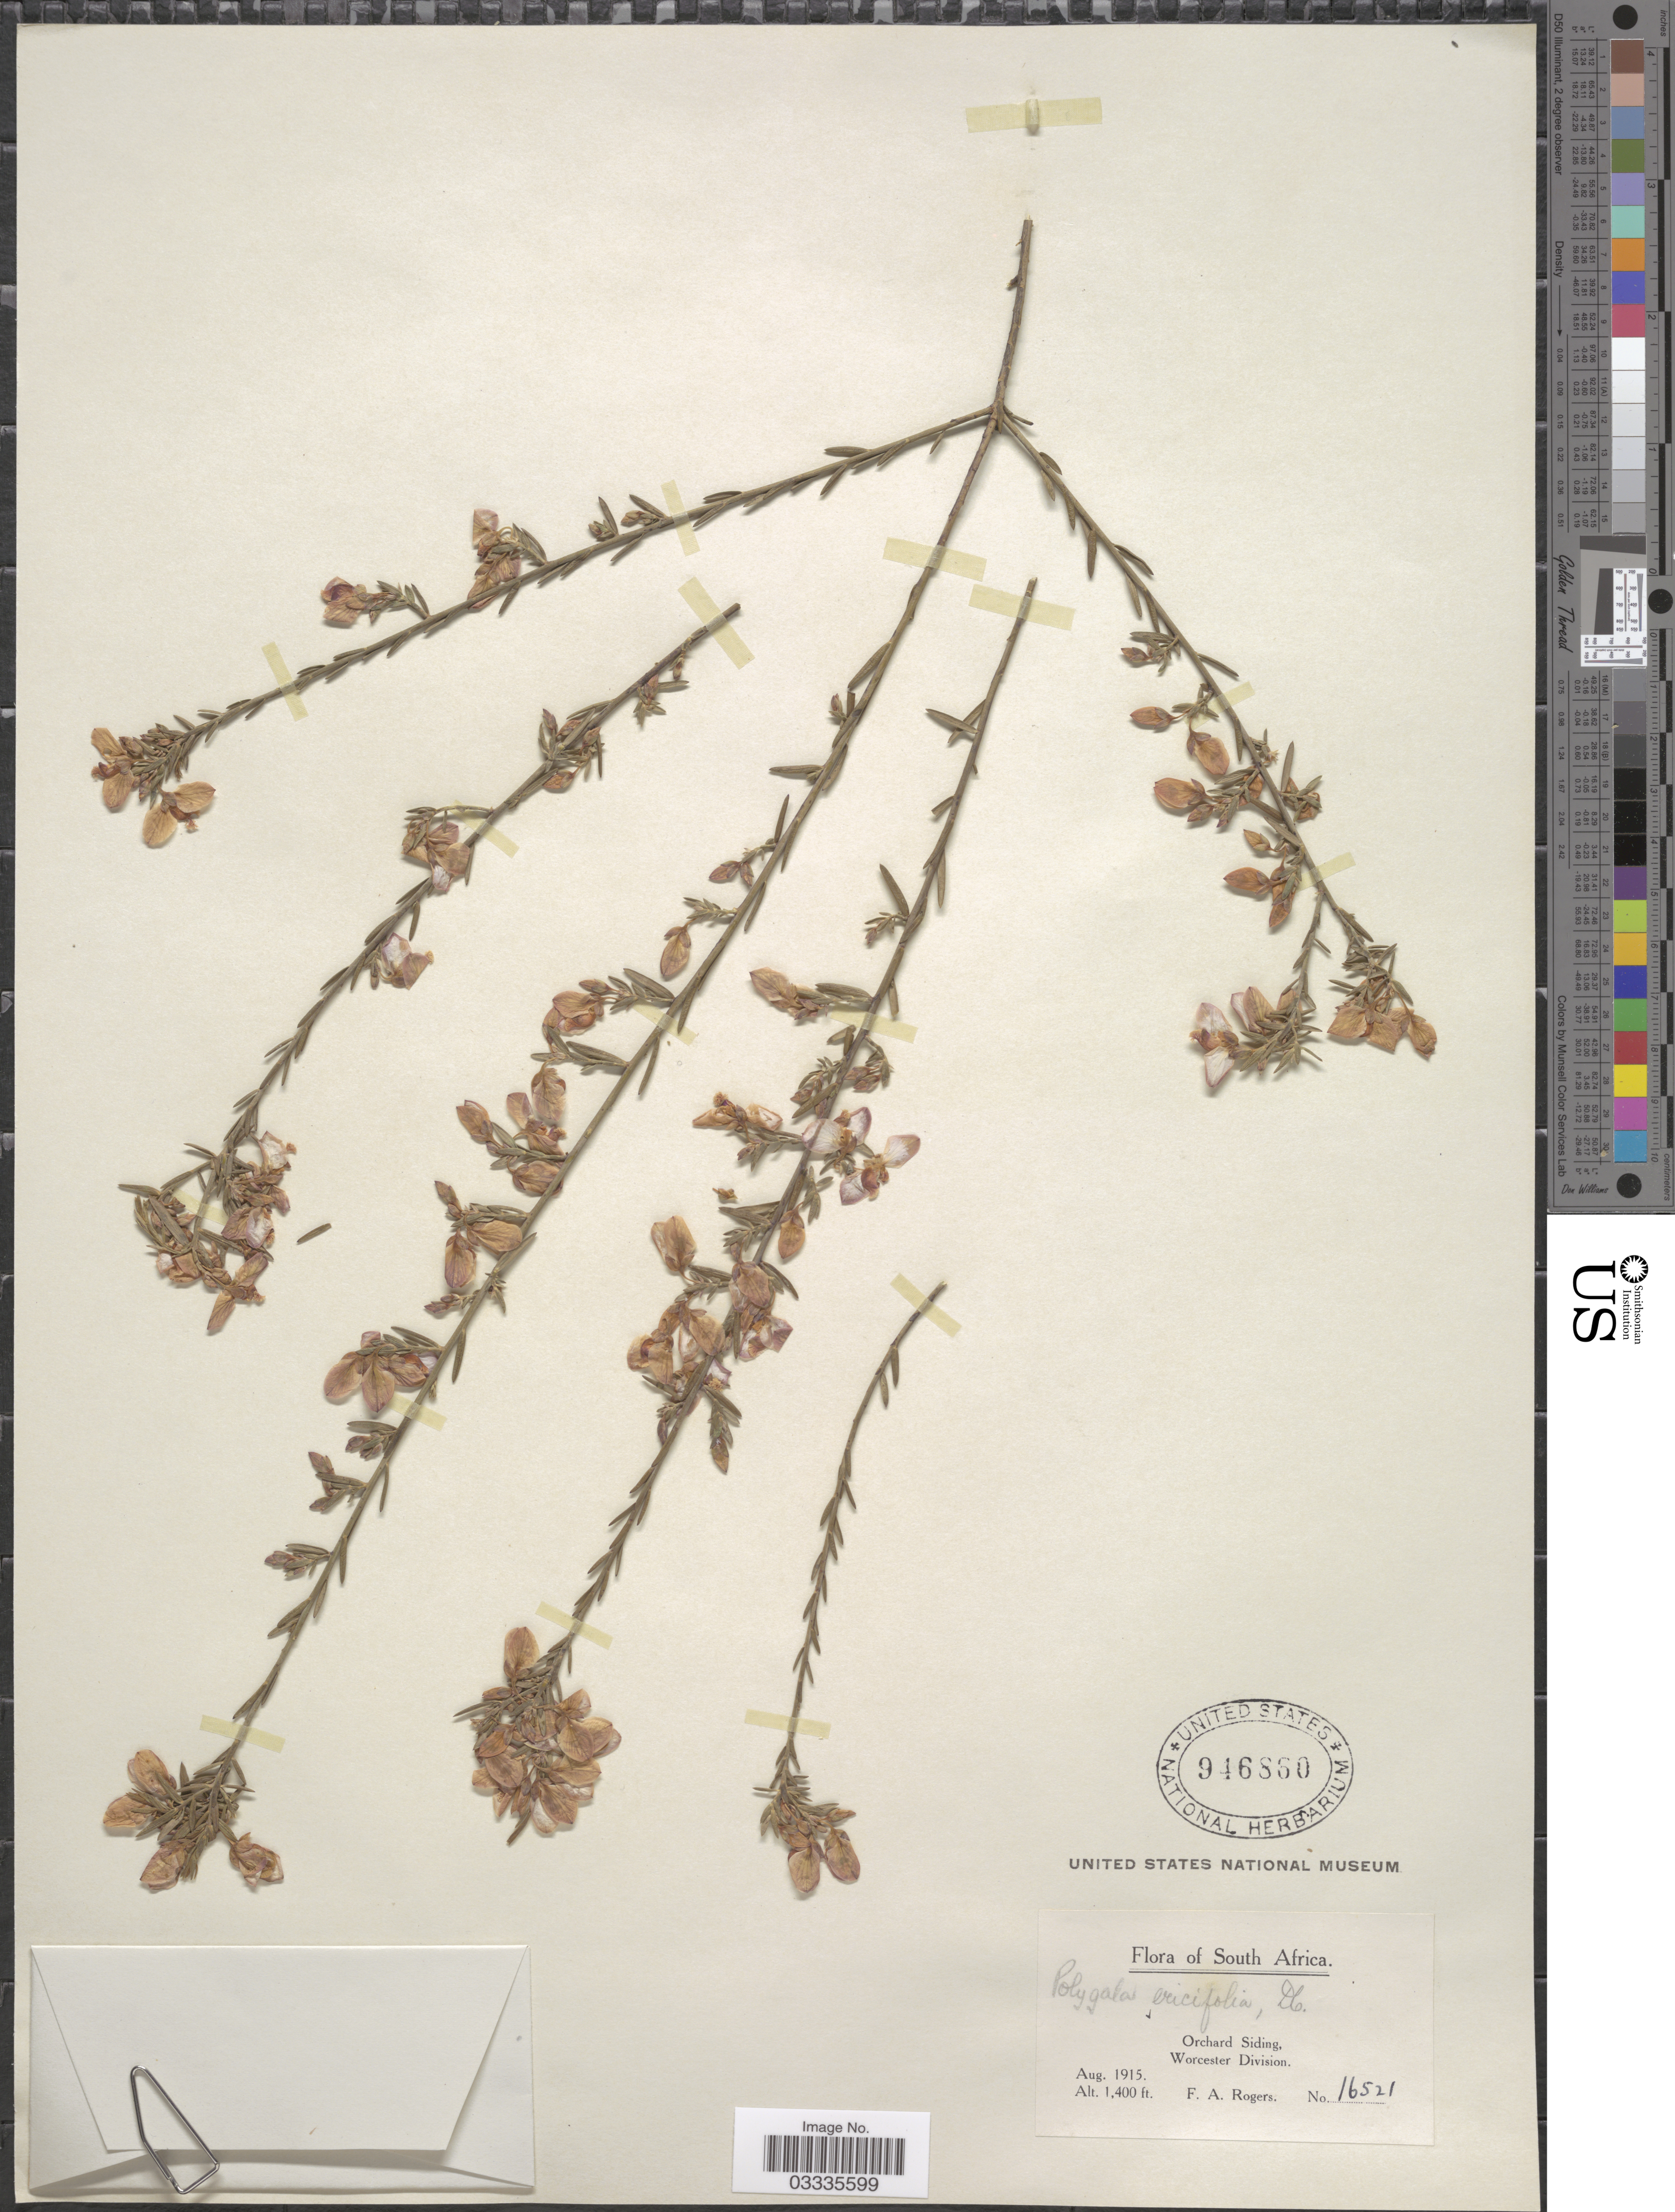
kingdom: Plantae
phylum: Tracheophyta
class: Magnoliopsida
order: Fabales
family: Polygalaceae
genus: Polygala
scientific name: Polygala ericifolia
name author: DC.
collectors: F. A. Rogers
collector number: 16521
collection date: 1915-08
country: South Africa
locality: Orchard Siding, Worcester Division.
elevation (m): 427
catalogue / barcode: US 946860